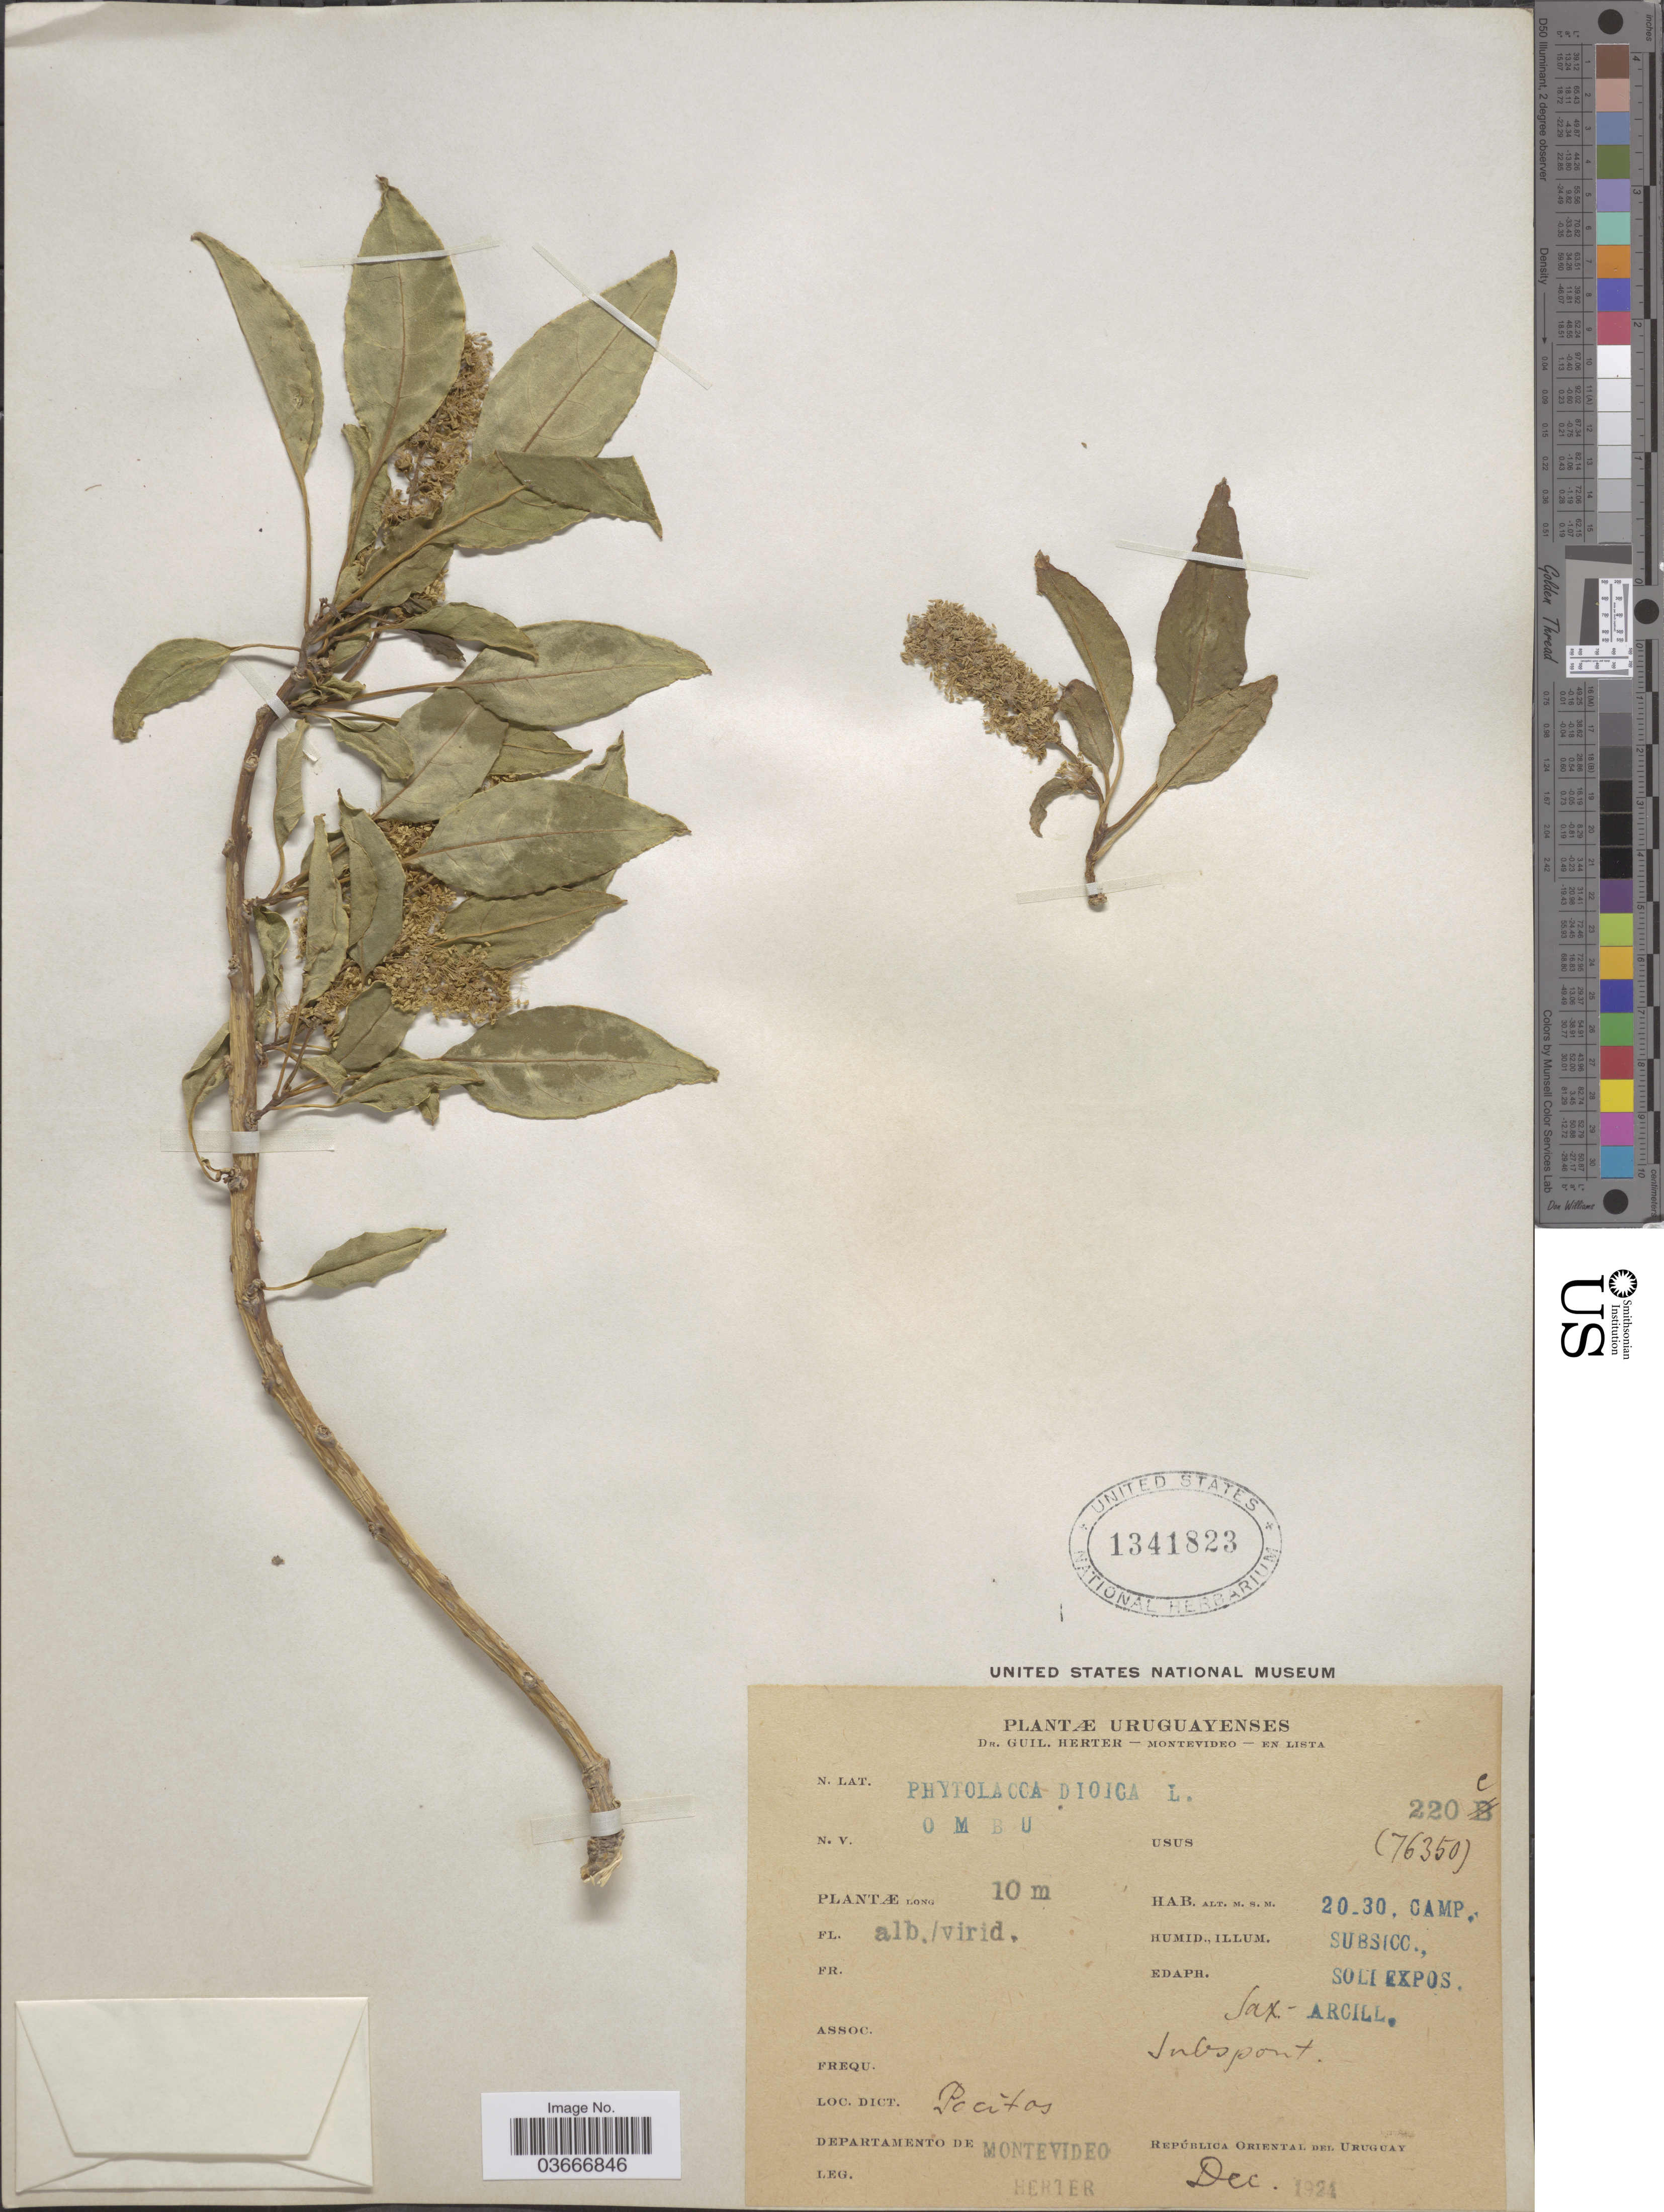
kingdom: Plantae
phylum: Tracheophyta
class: Magnoliopsida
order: Caryophyllales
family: Phytolaccaceae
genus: Phytolacca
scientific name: Phytolacca dioica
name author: L.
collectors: G. Herter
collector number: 220C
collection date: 1921-12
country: Uruguay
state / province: Montevideo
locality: Loc. Dict. Pocitos. Departamento de Montevideo.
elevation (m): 20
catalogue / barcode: US 1341823